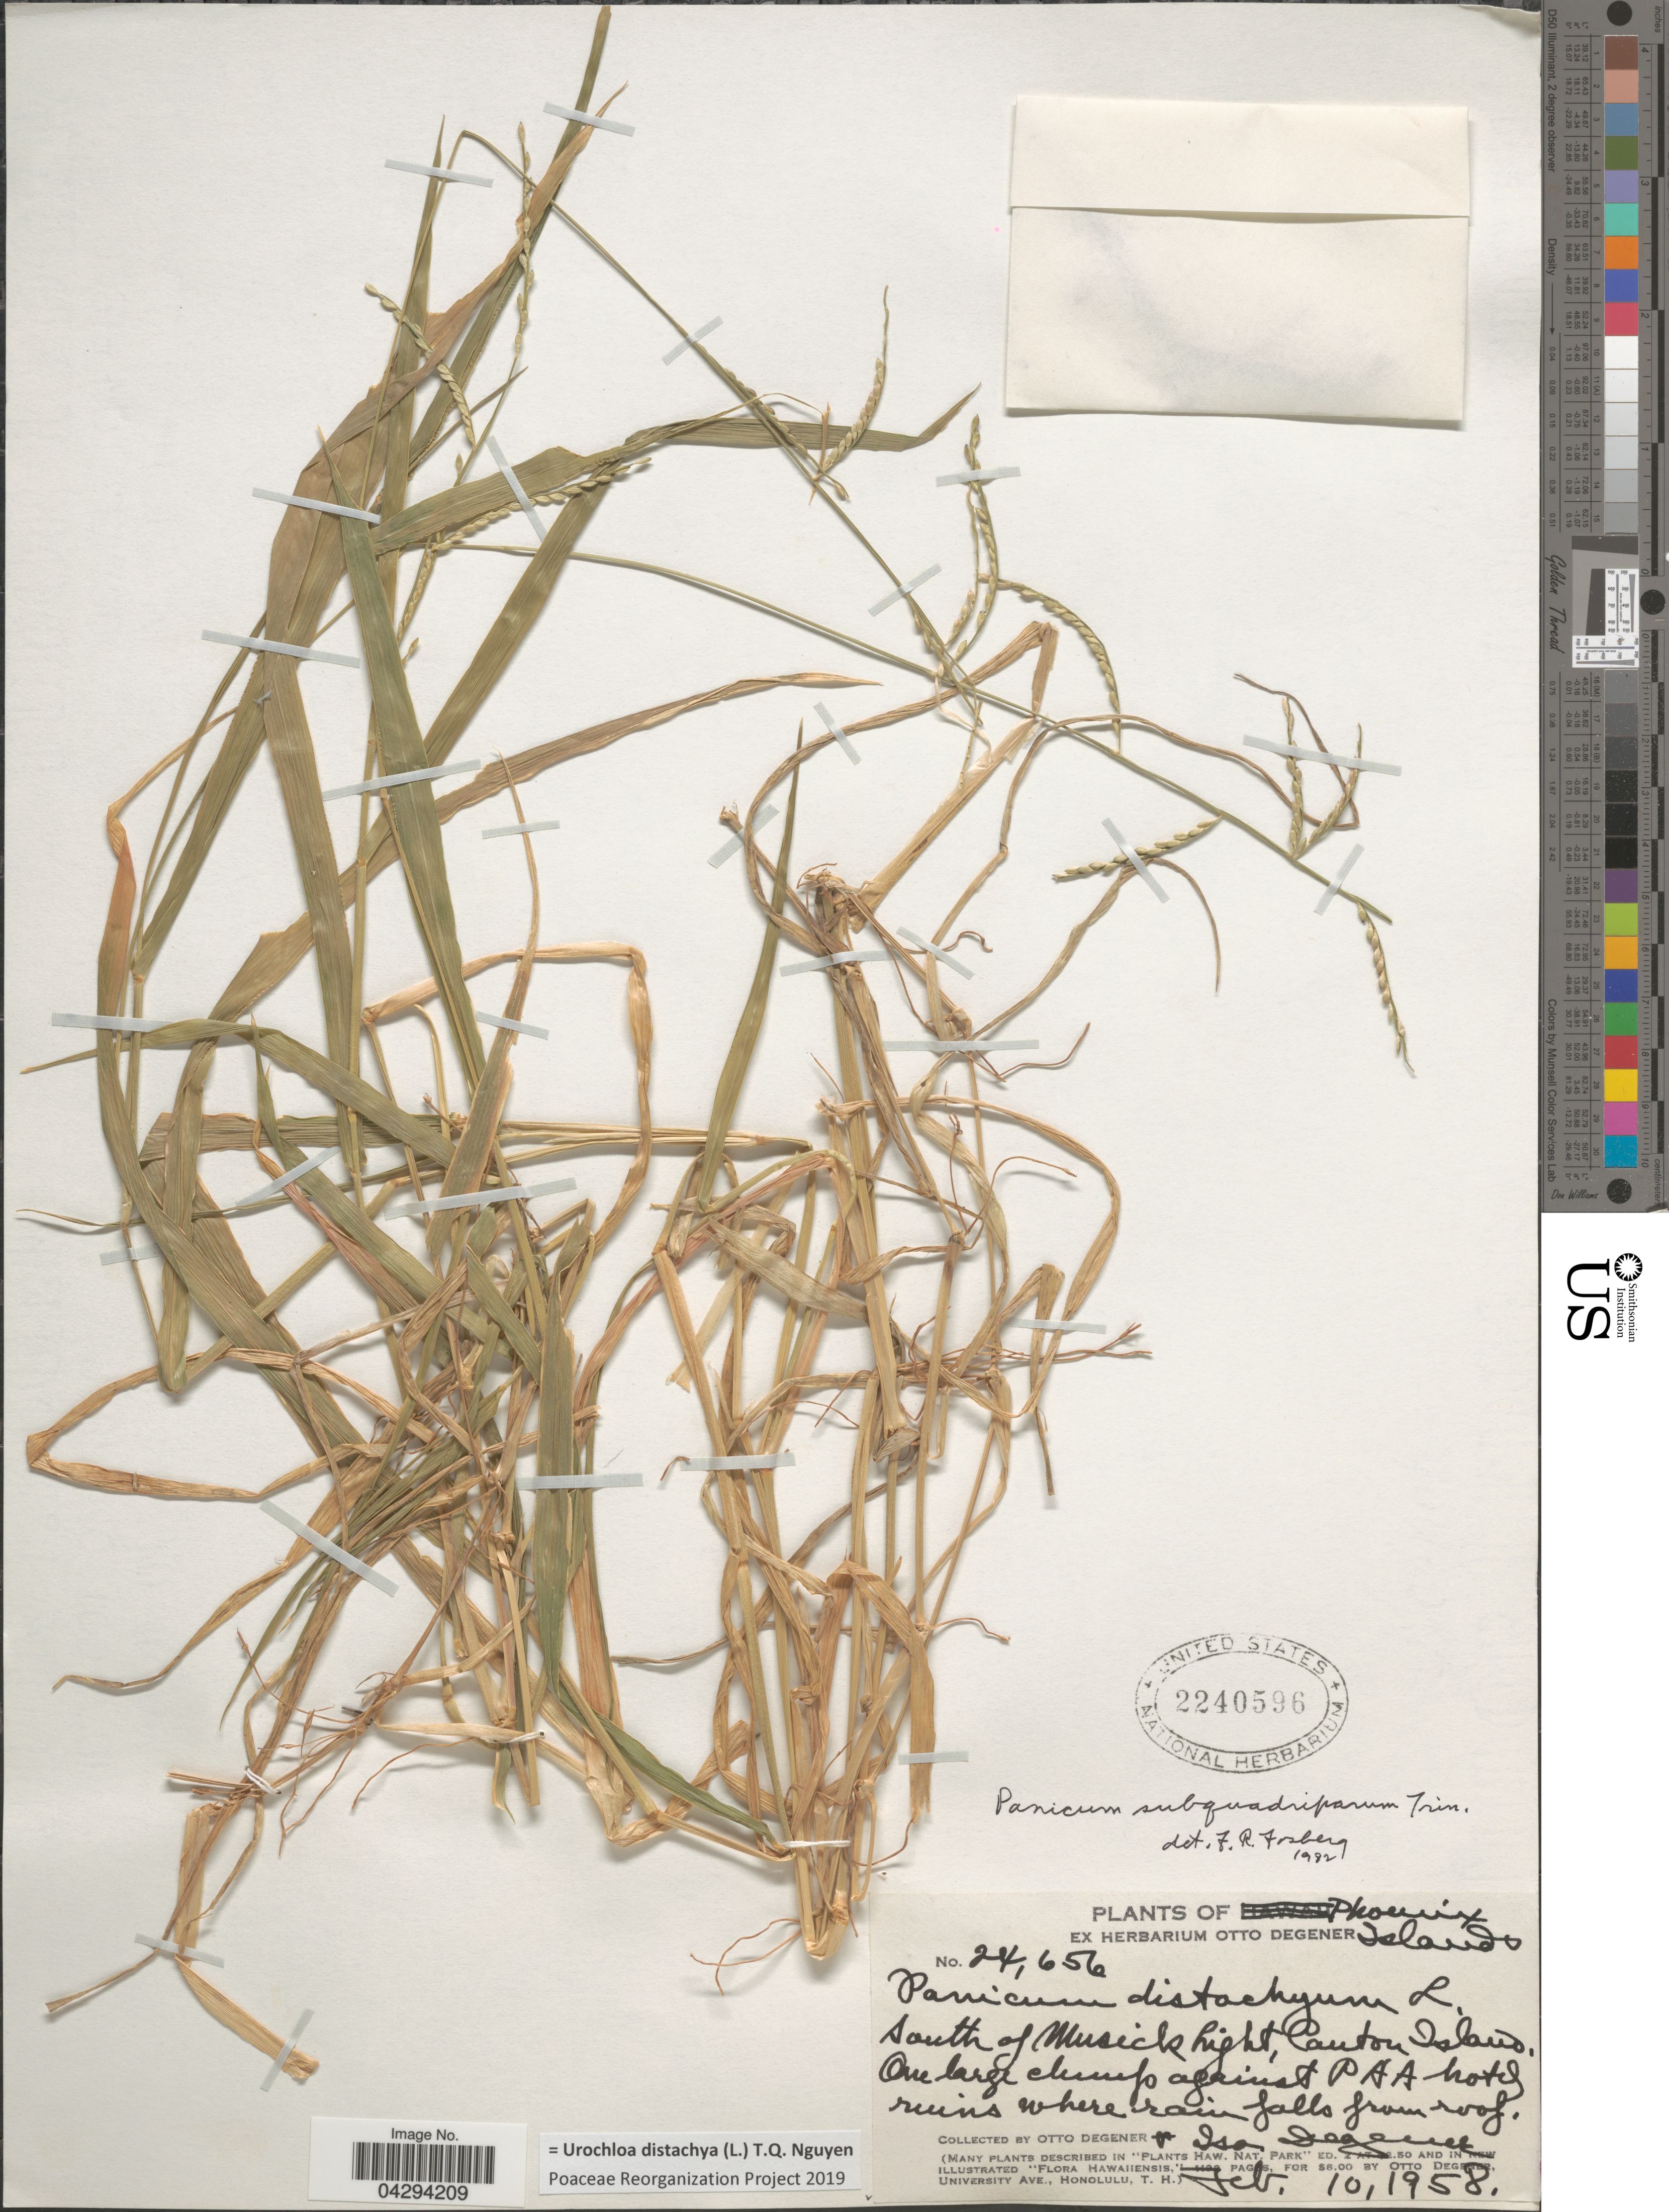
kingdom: Plantae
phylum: Tracheophyta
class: Liliopsida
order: Poales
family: Poaceae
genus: Urochloa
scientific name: Urochloa distachya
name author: (L.) T.Q. Nguyen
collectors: O. Degener & I. Degener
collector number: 24656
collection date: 1958-02-10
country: Kiribati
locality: Phoenix Islands. South of Musick hight, Canton Island.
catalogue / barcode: US 2240596